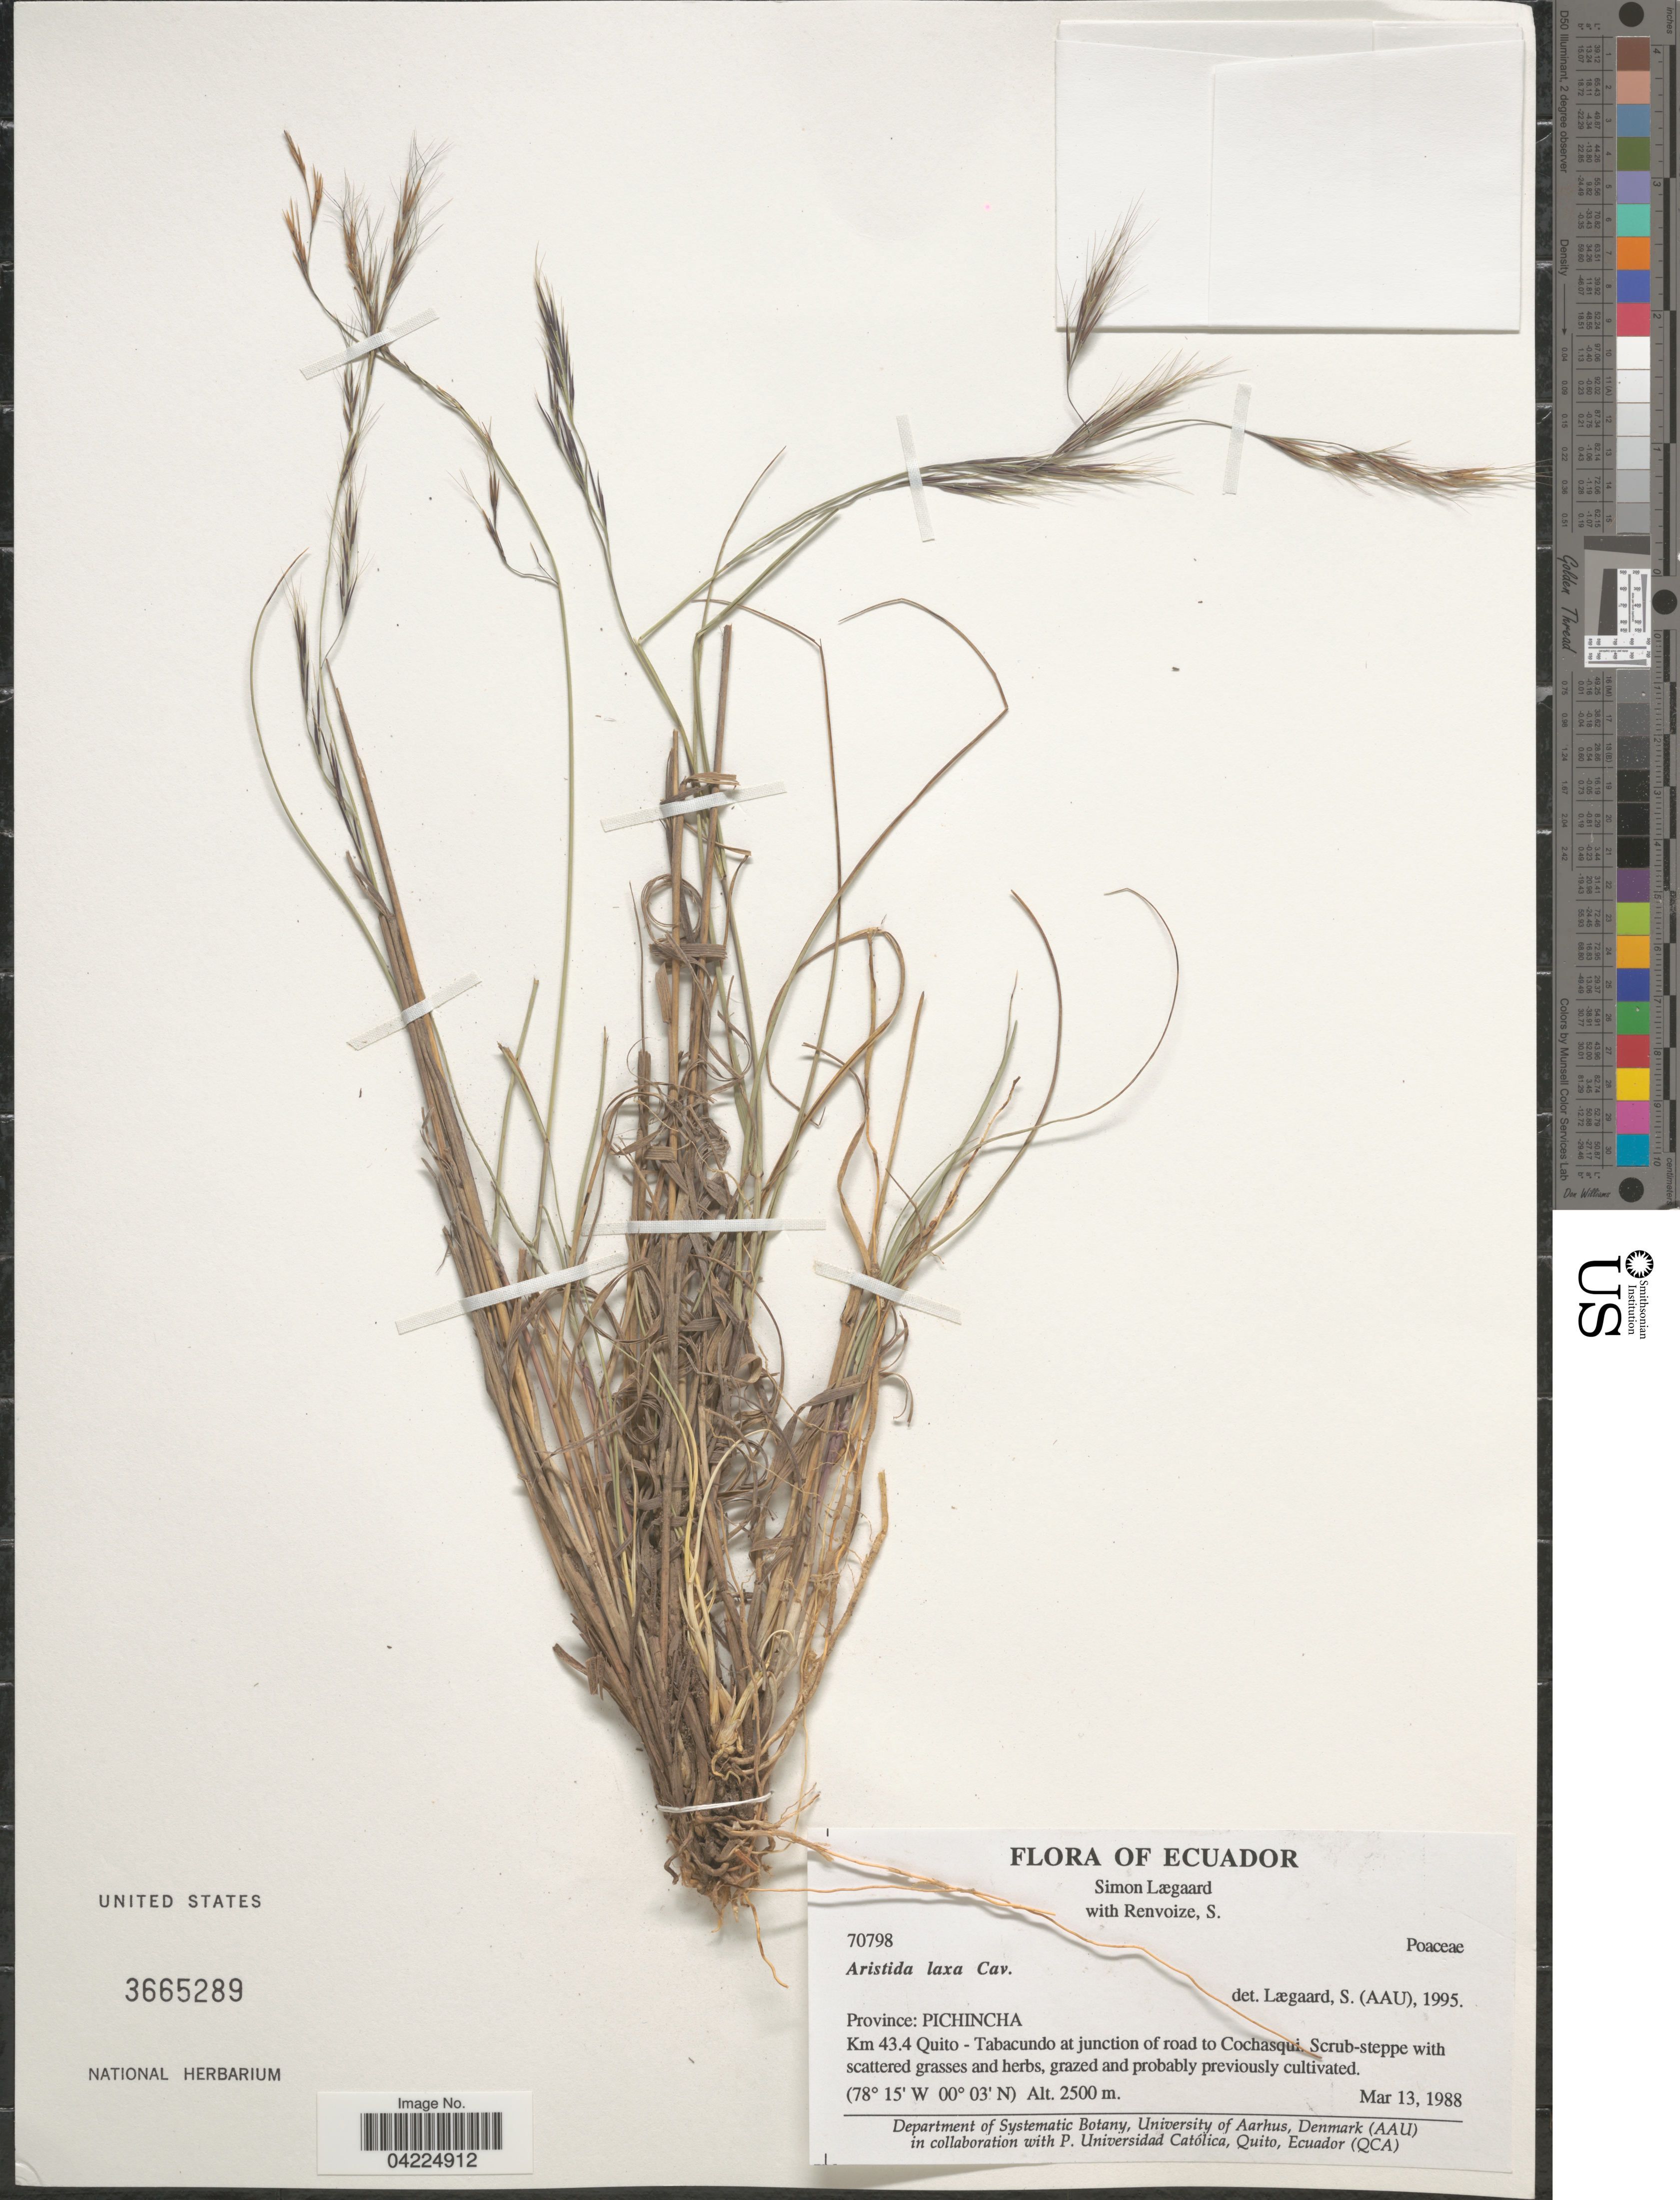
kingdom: Plantae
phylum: Tracheophyta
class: Liliopsida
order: Poales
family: Poaceae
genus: Aristida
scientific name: Aristida laxa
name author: Cav.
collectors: S. Lægaard & S. A. Renvoize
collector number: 70798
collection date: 1988-03-13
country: Ecuador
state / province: Pichincha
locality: Km 43.4 Quito - Tabacundo at junction of road to Cochasqui.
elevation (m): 2500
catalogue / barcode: US 3665289